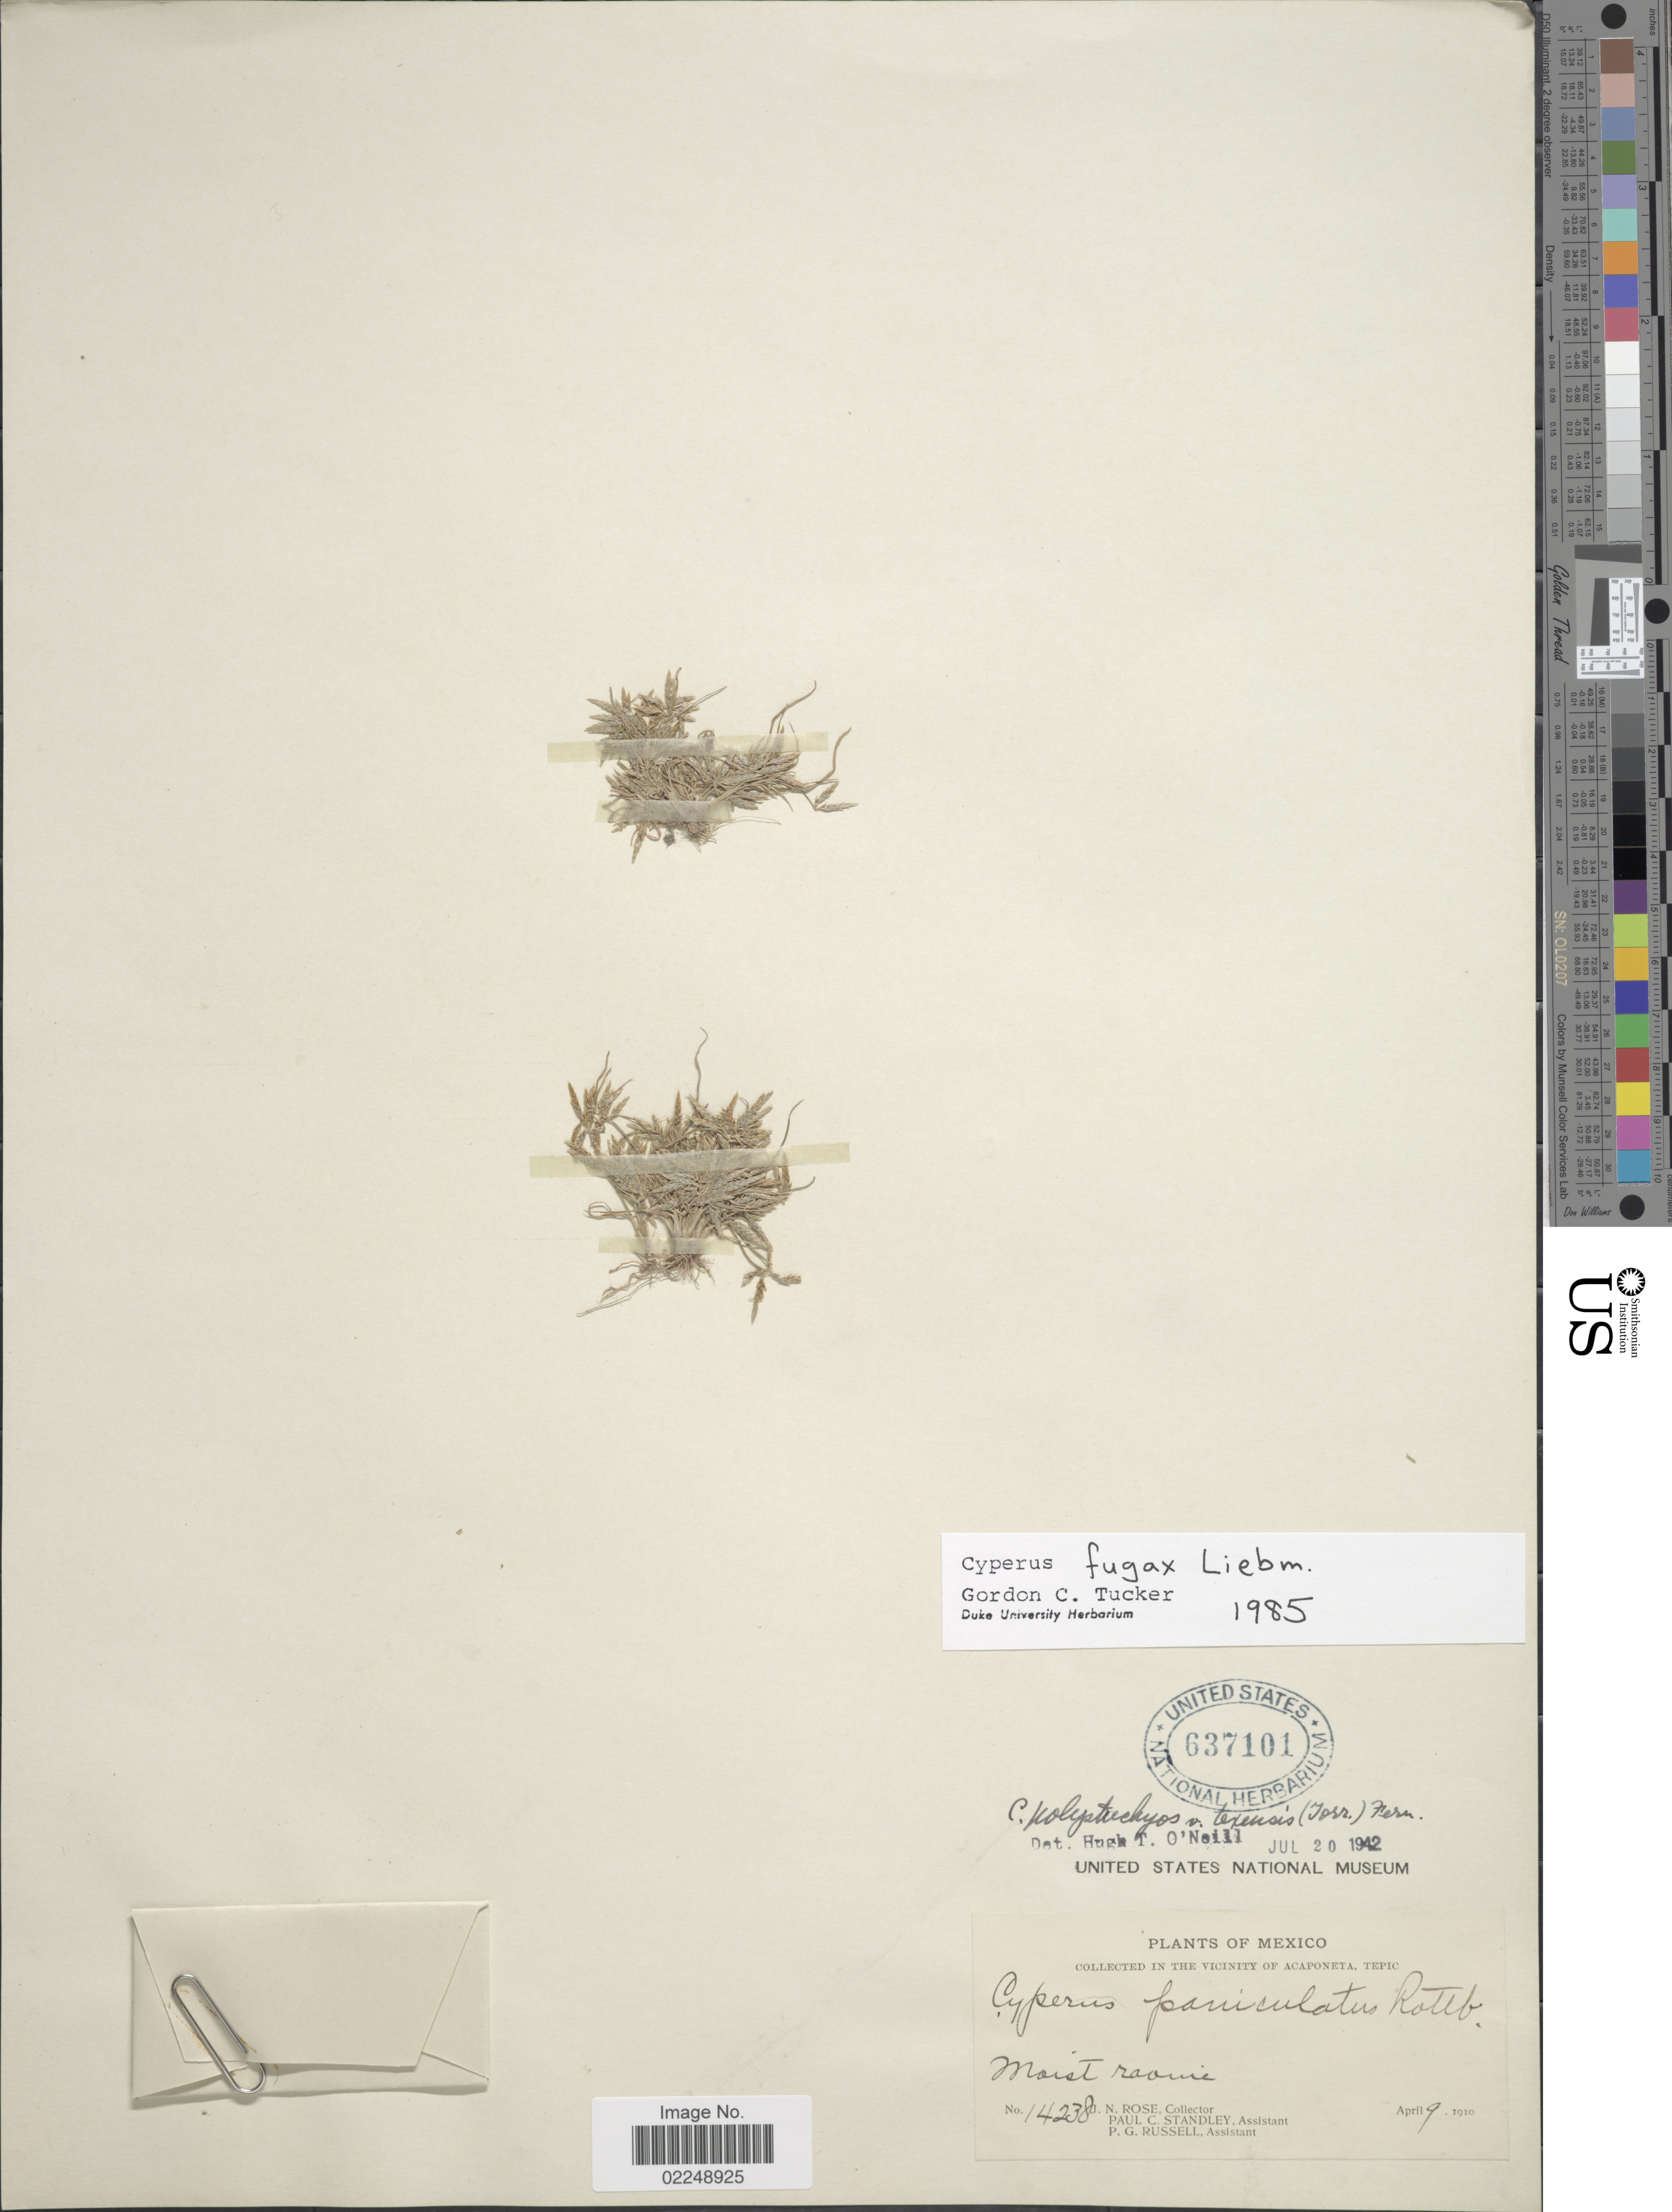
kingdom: Plantae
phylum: Tracheophyta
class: Liliopsida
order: Poales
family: Cyperaceae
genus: Cyperus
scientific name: Cyperus fugax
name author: Liebm.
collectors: J. N. Rose, P. C. Standley & P. G. Russell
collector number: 14238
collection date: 1910-04-09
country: Mexico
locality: Vicinity of Acaponeta, Tepic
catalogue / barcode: US 637101